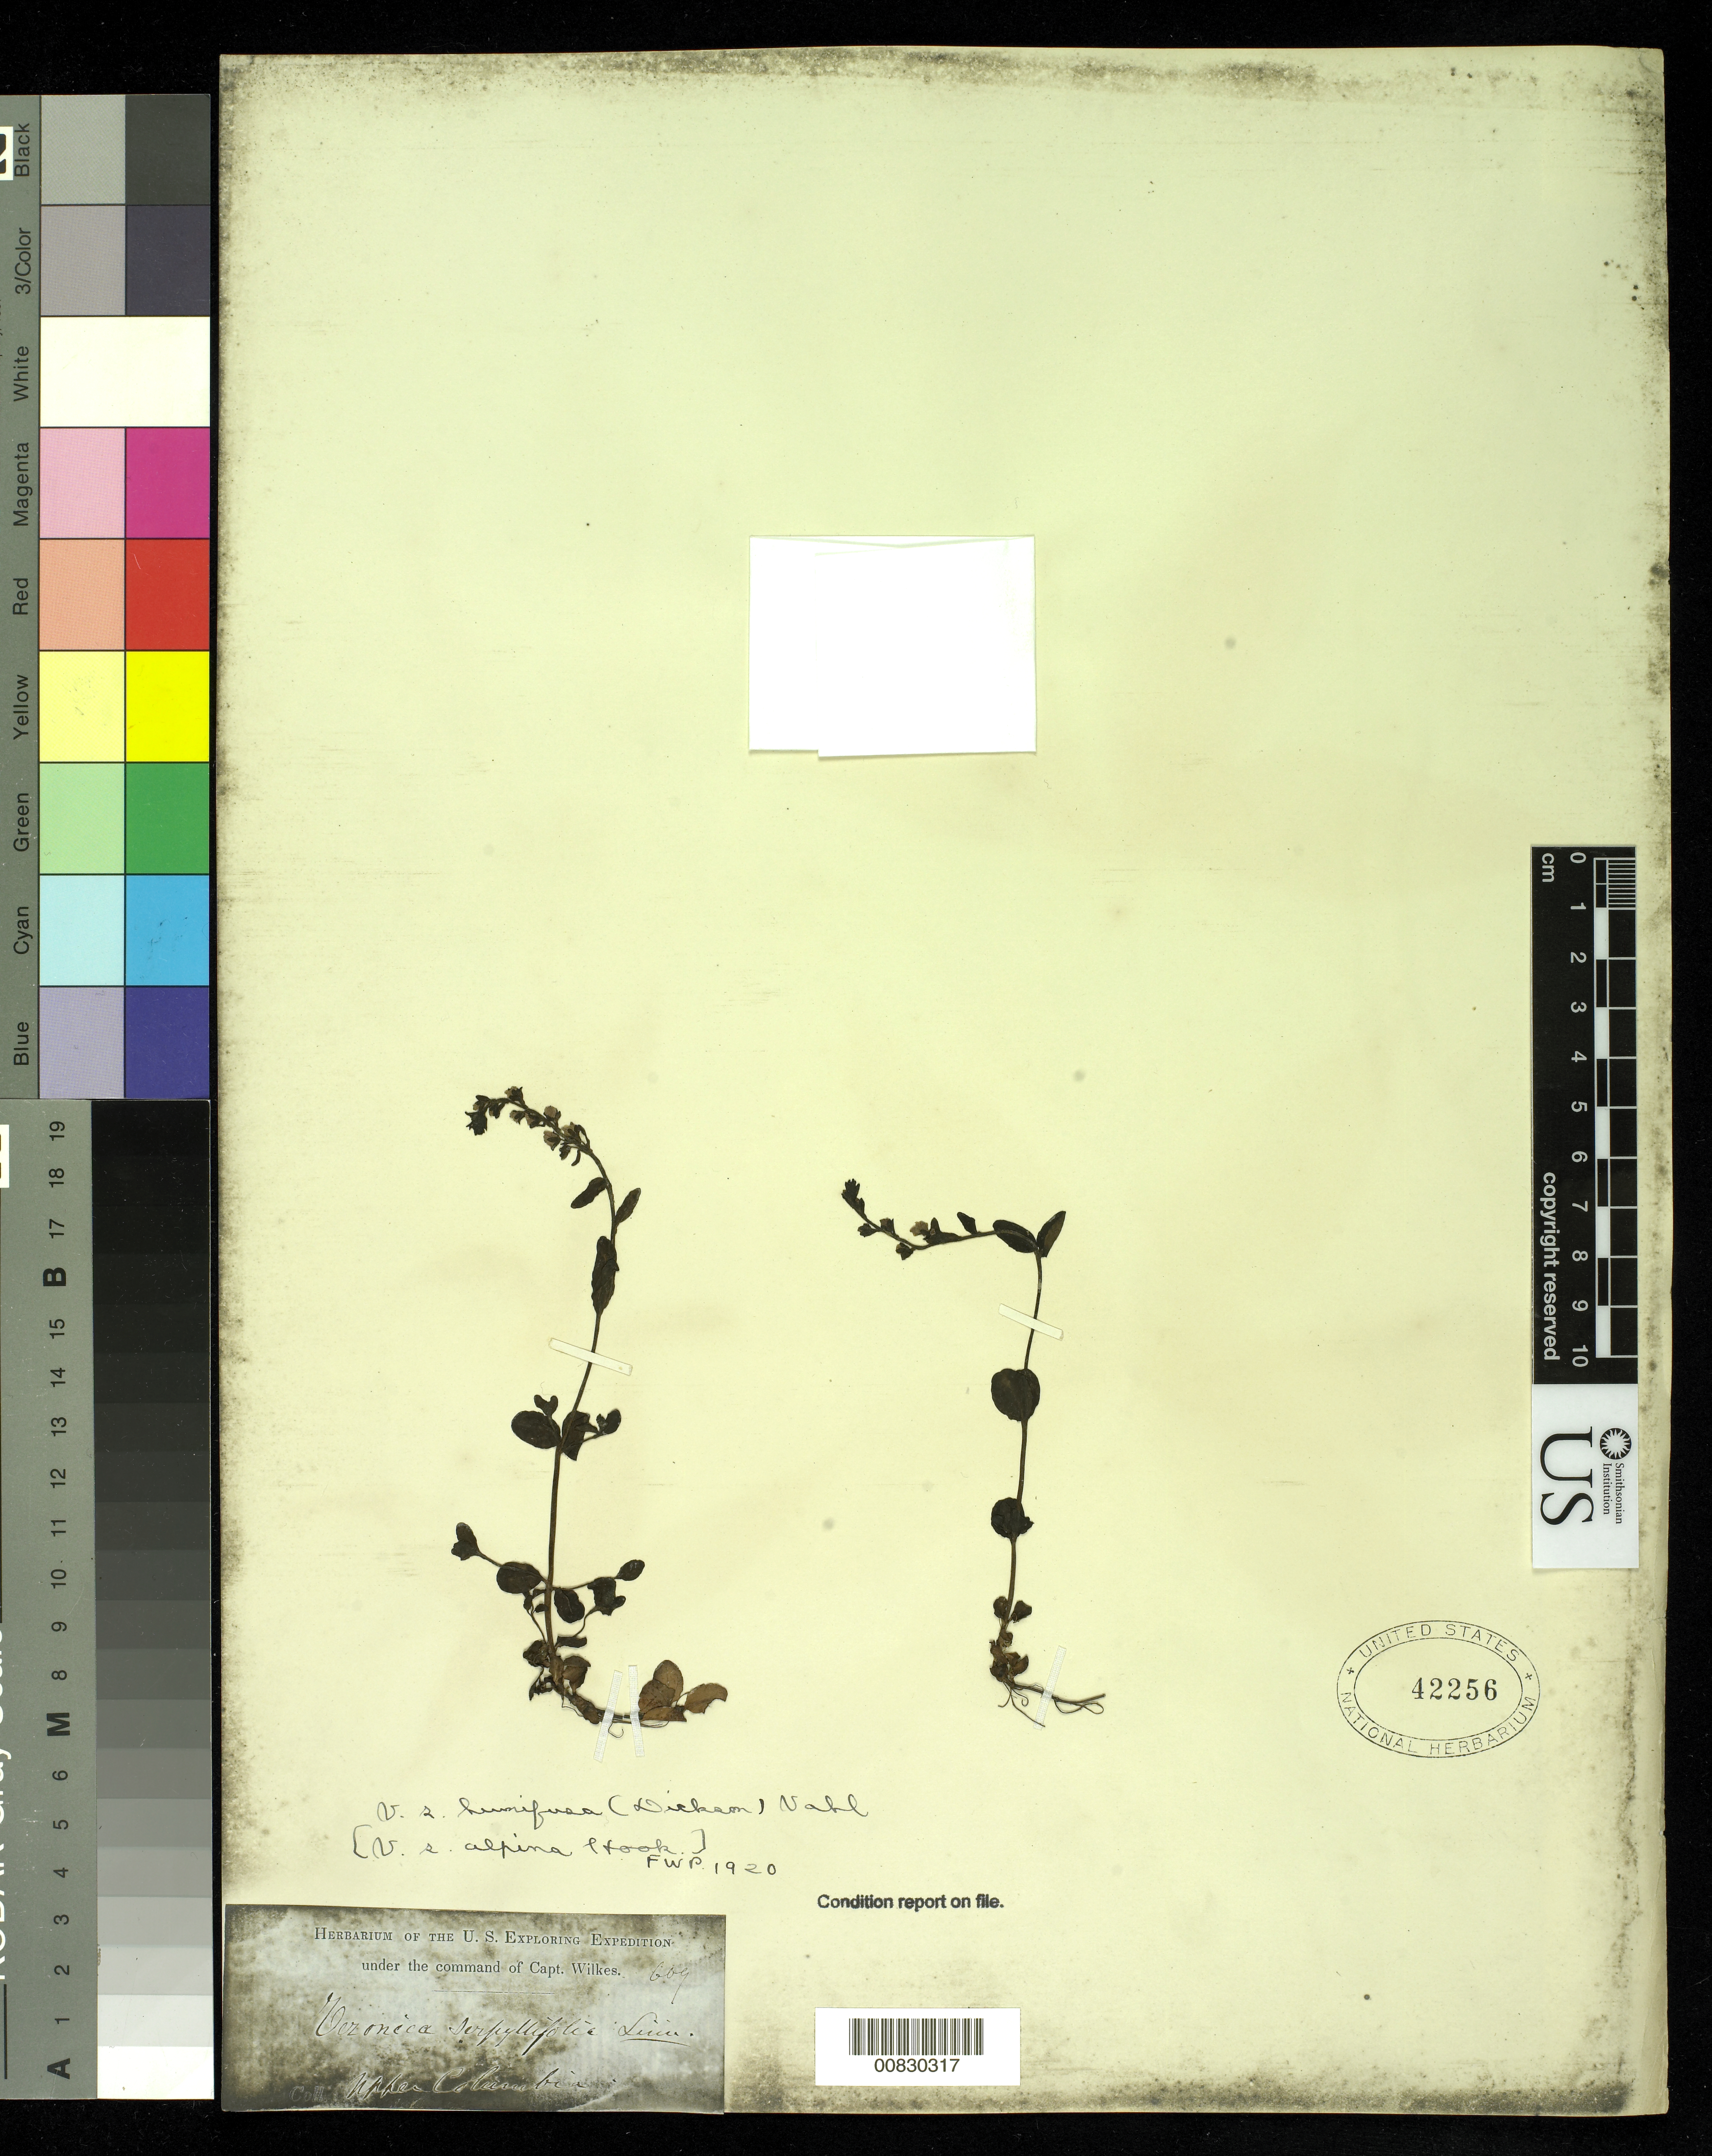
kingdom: Plantae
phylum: Tracheophyta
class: Magnoliopsida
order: Lamiales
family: Plantaginaceae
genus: Veronica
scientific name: Veronica humifusa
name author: Dicks. ex With.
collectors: Wilkes Explor. Exped.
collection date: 1838/1842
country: United States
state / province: Washington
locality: Upper Columbia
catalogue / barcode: US 42256